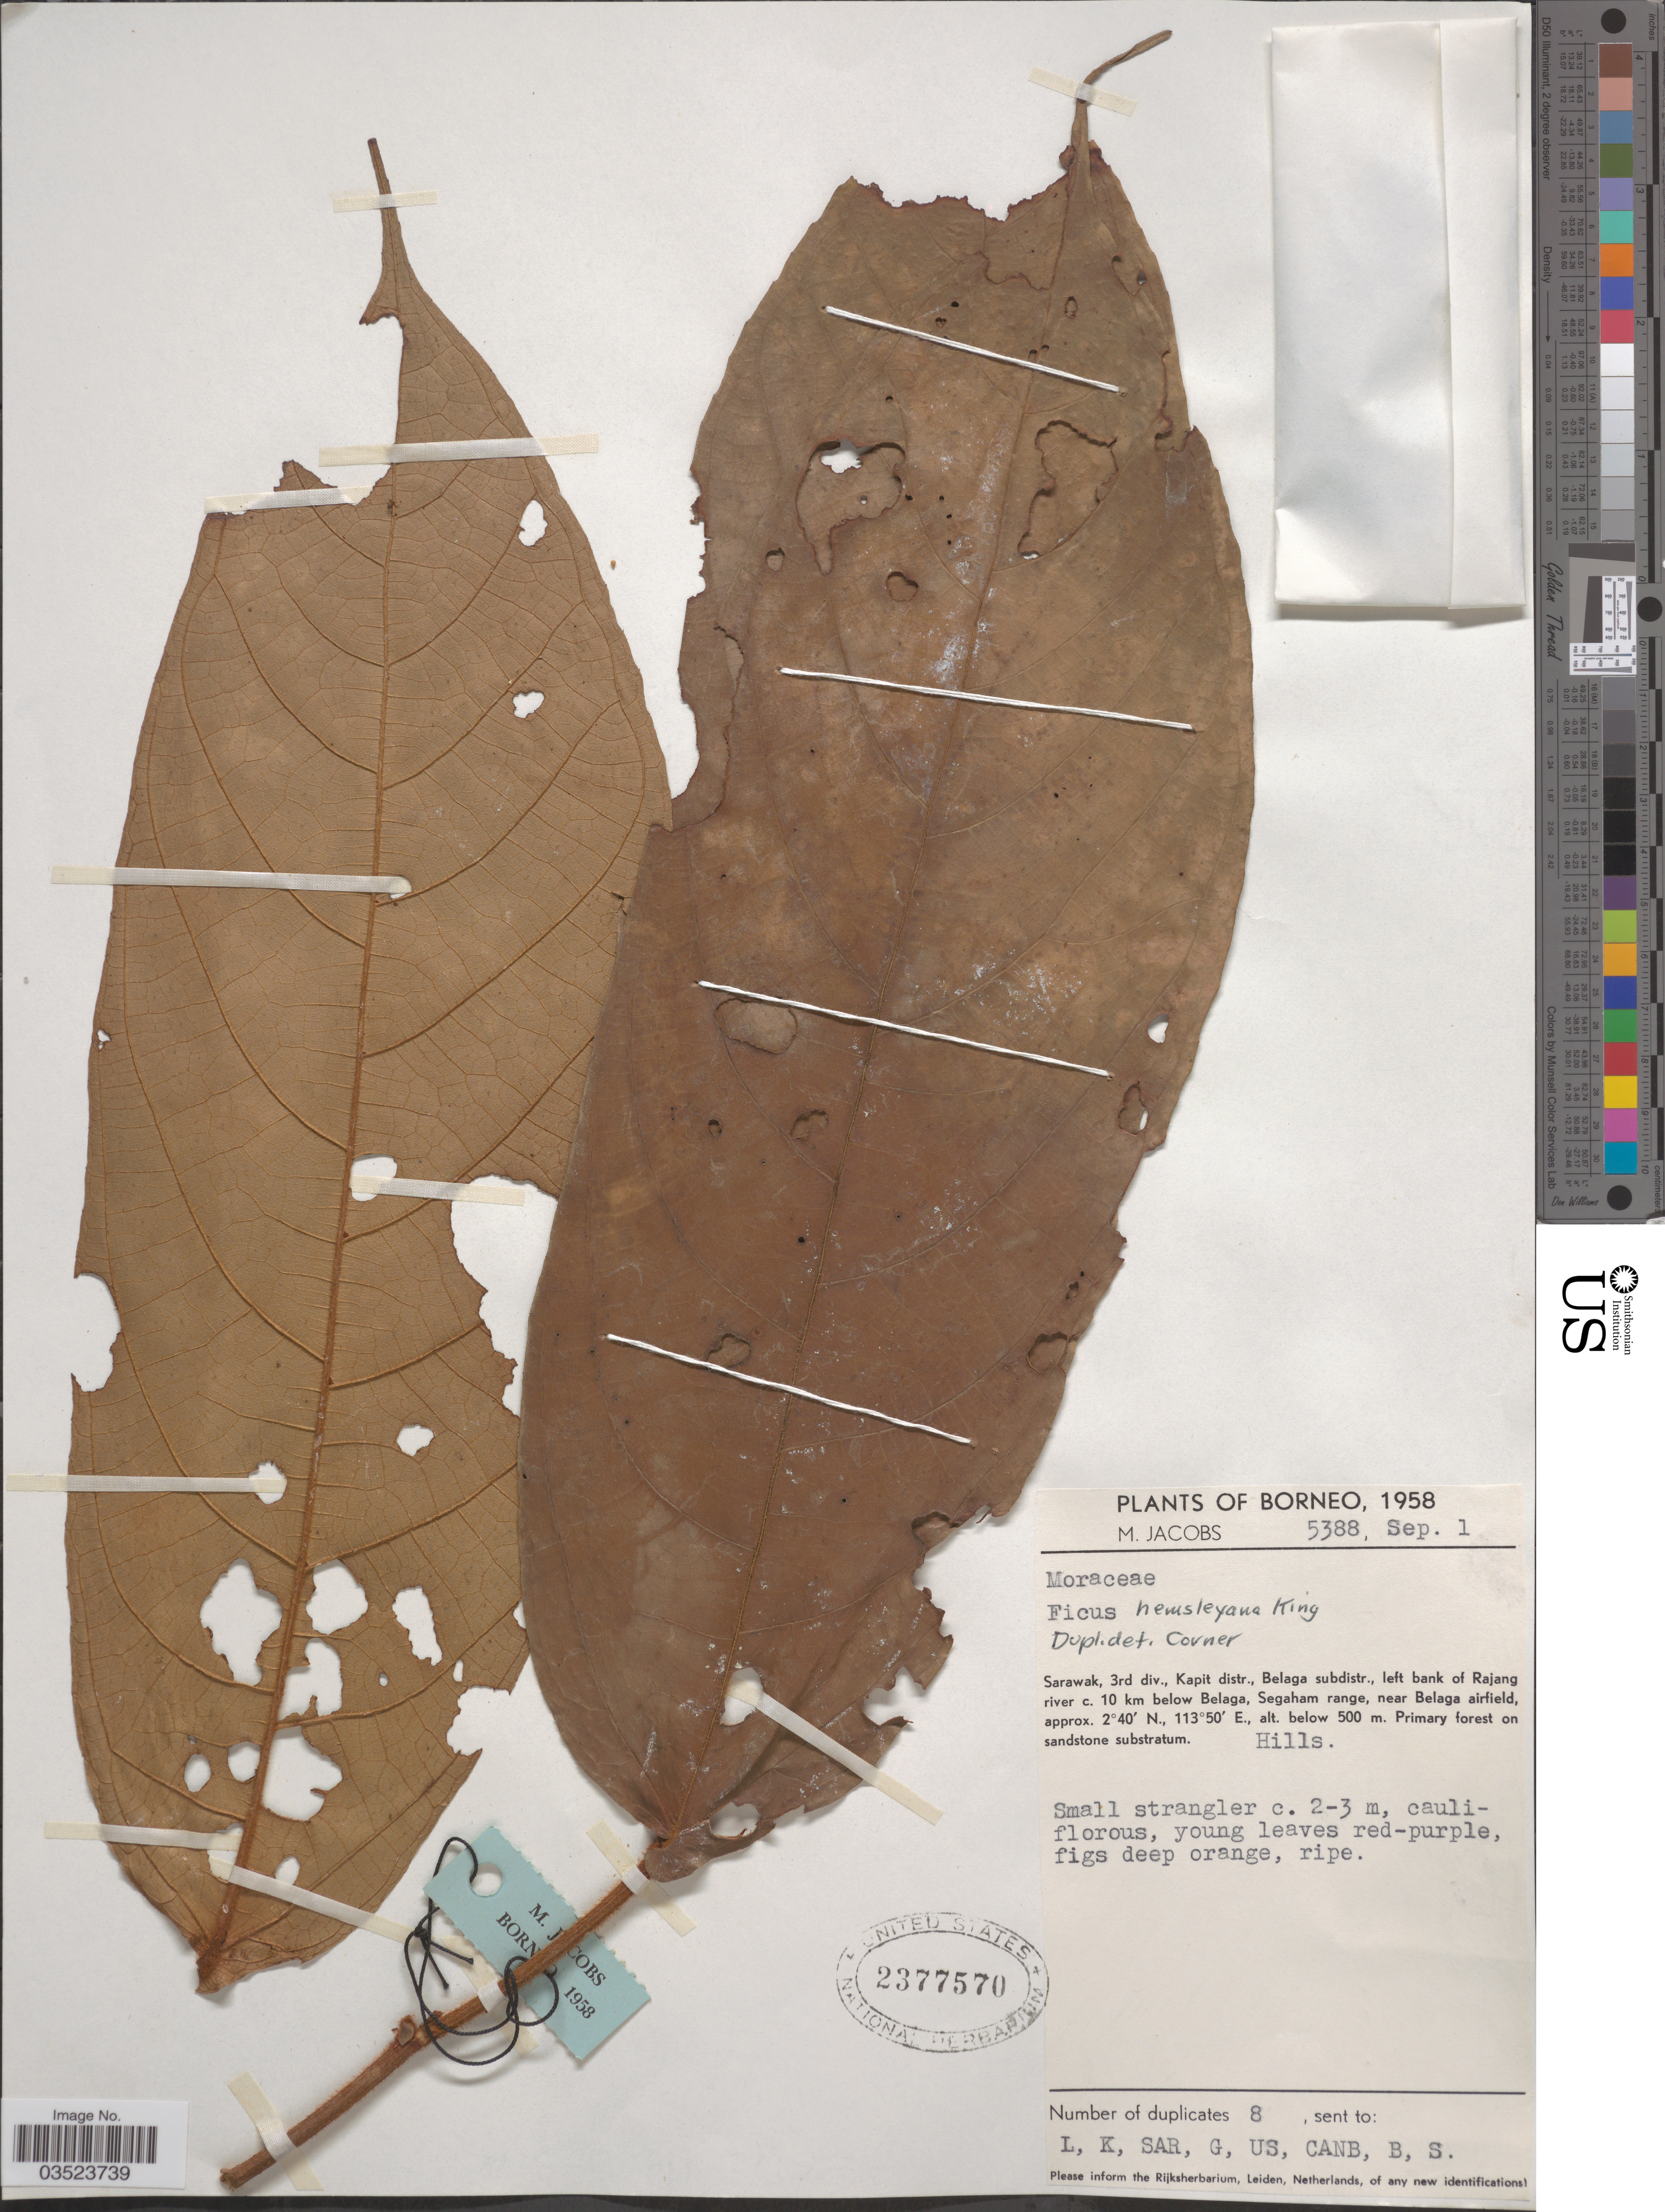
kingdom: Plantae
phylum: Tracheophyta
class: Magnoliopsida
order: Rosales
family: Moraceae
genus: Ficus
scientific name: Ficus hemsleyana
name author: King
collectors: M. Jacobs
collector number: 5388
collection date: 1958-09-01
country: Malaysia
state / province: Sarawak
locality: Borneo. 3rd div., Kapit distr., Belaga subdistr., left bank of Rajang river c. 10 km below Belaga, Segaham range, near Belaga airfield.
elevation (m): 500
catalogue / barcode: US 2377570